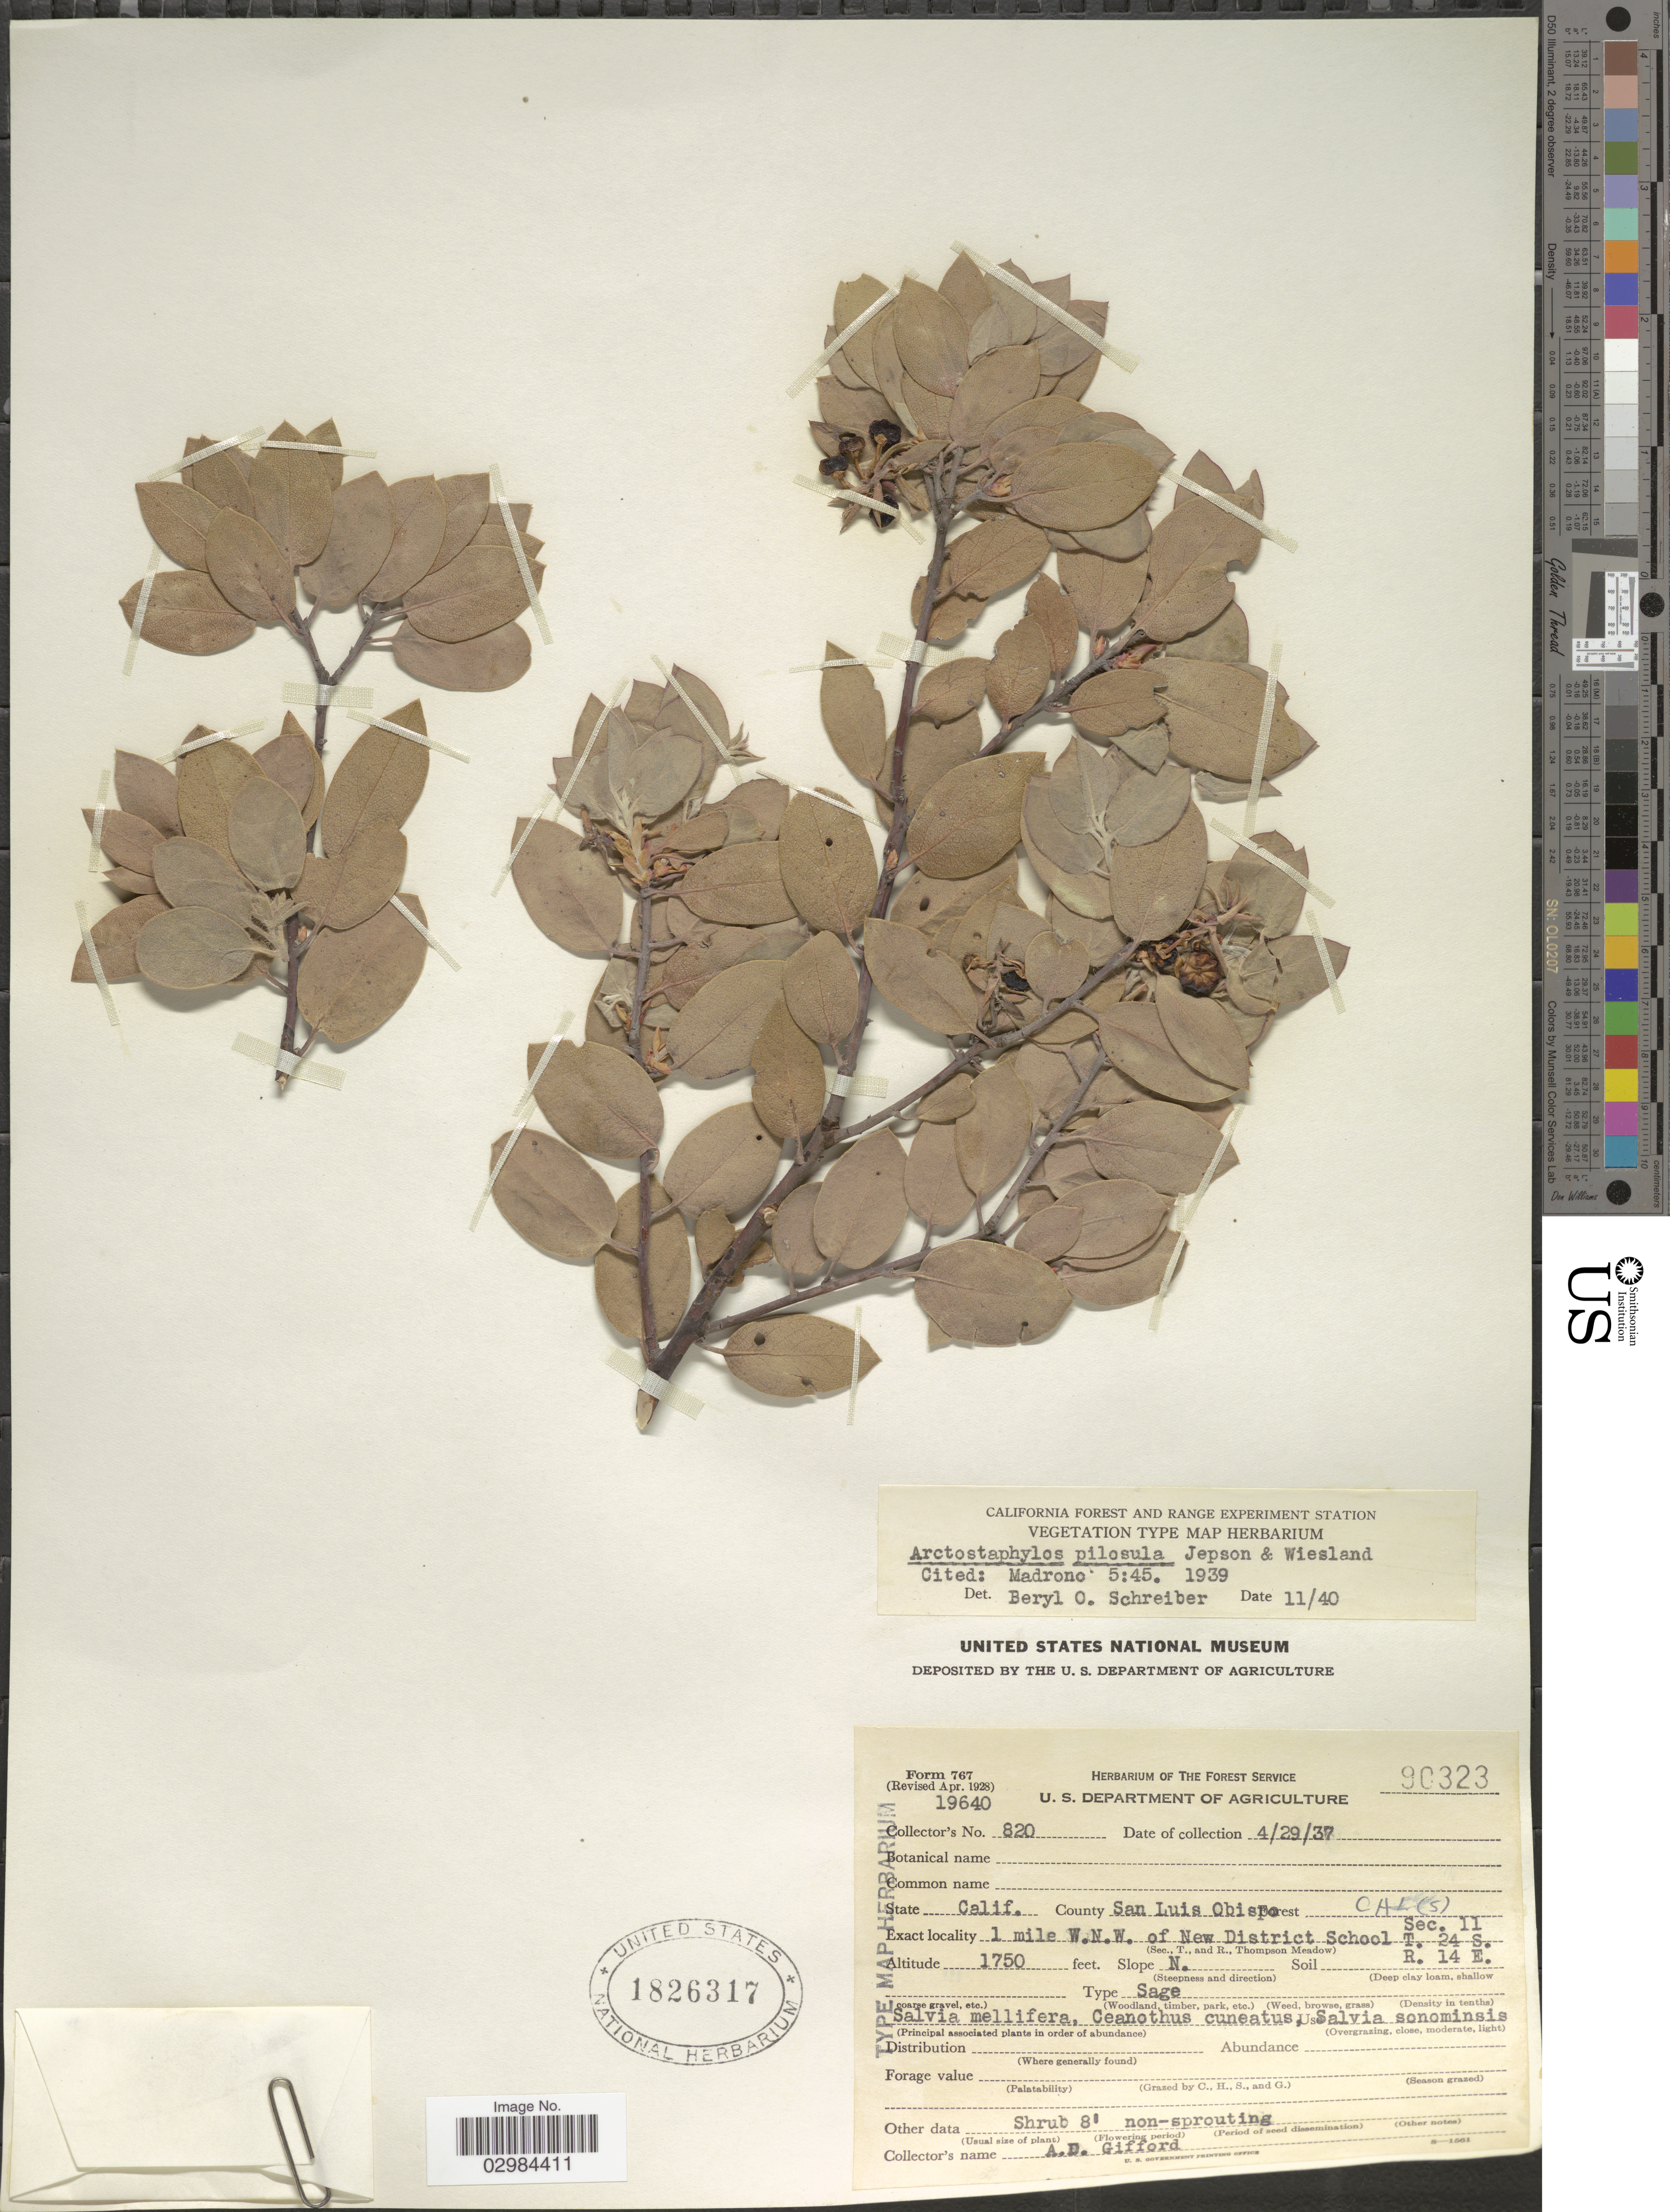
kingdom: Plantae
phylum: Tracheophyta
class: Magnoliopsida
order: Ericales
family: Ericaceae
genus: Arctostaphylos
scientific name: Arctostaphylos pilosula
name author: Jeps. & Wiesl.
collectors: A. Gifford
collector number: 820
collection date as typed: Transcribed d/m/y: 29/4/37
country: United States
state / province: California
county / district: San Luis Obispo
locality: County San Luis Obispo, 1 mile W.N.W. of New District School Sec.11 T24S R14E.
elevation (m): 533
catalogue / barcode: US 1826317